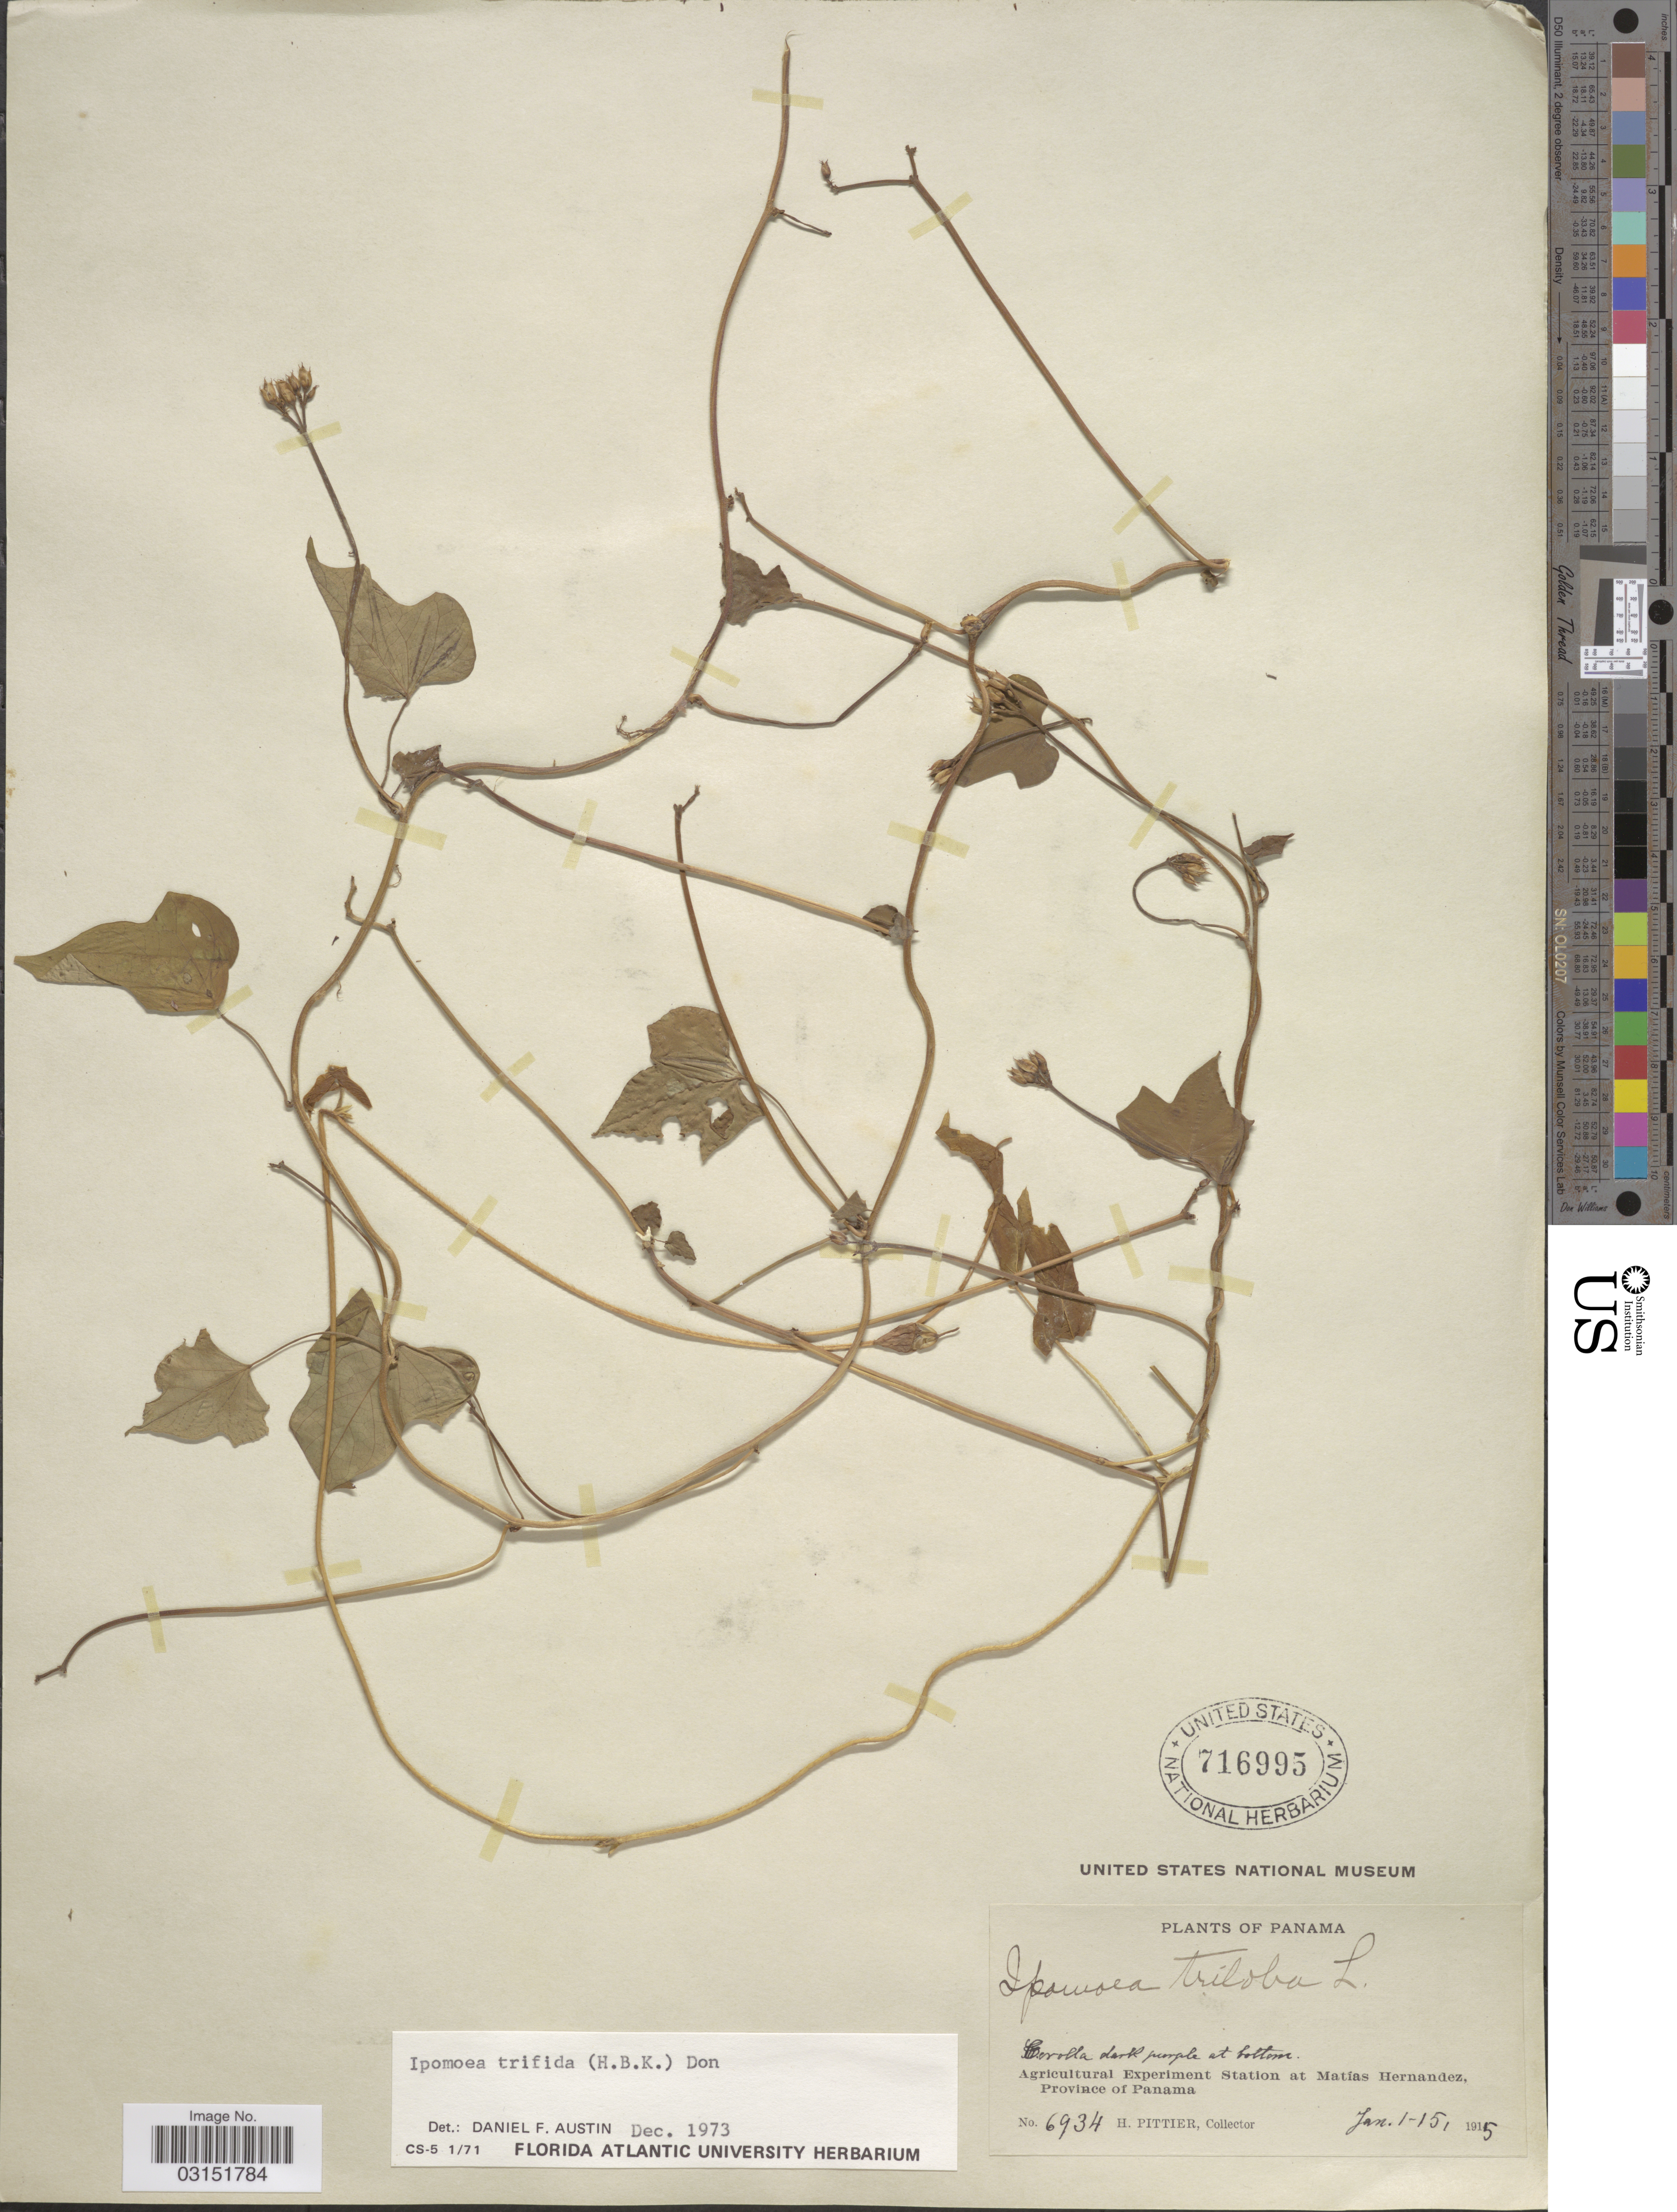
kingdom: Plantae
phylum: Tracheophyta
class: Magnoliopsida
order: Solanales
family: Convolvulaceae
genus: Ipomoea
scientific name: Ipomoea trifida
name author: (Kunth) G. Don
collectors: H. F. Pittier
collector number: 6934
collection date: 1915-01-01/1915-01-15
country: Panama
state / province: Panamá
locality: Agricultural Experiment Station at Matías Hernandez.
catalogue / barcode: US 716995